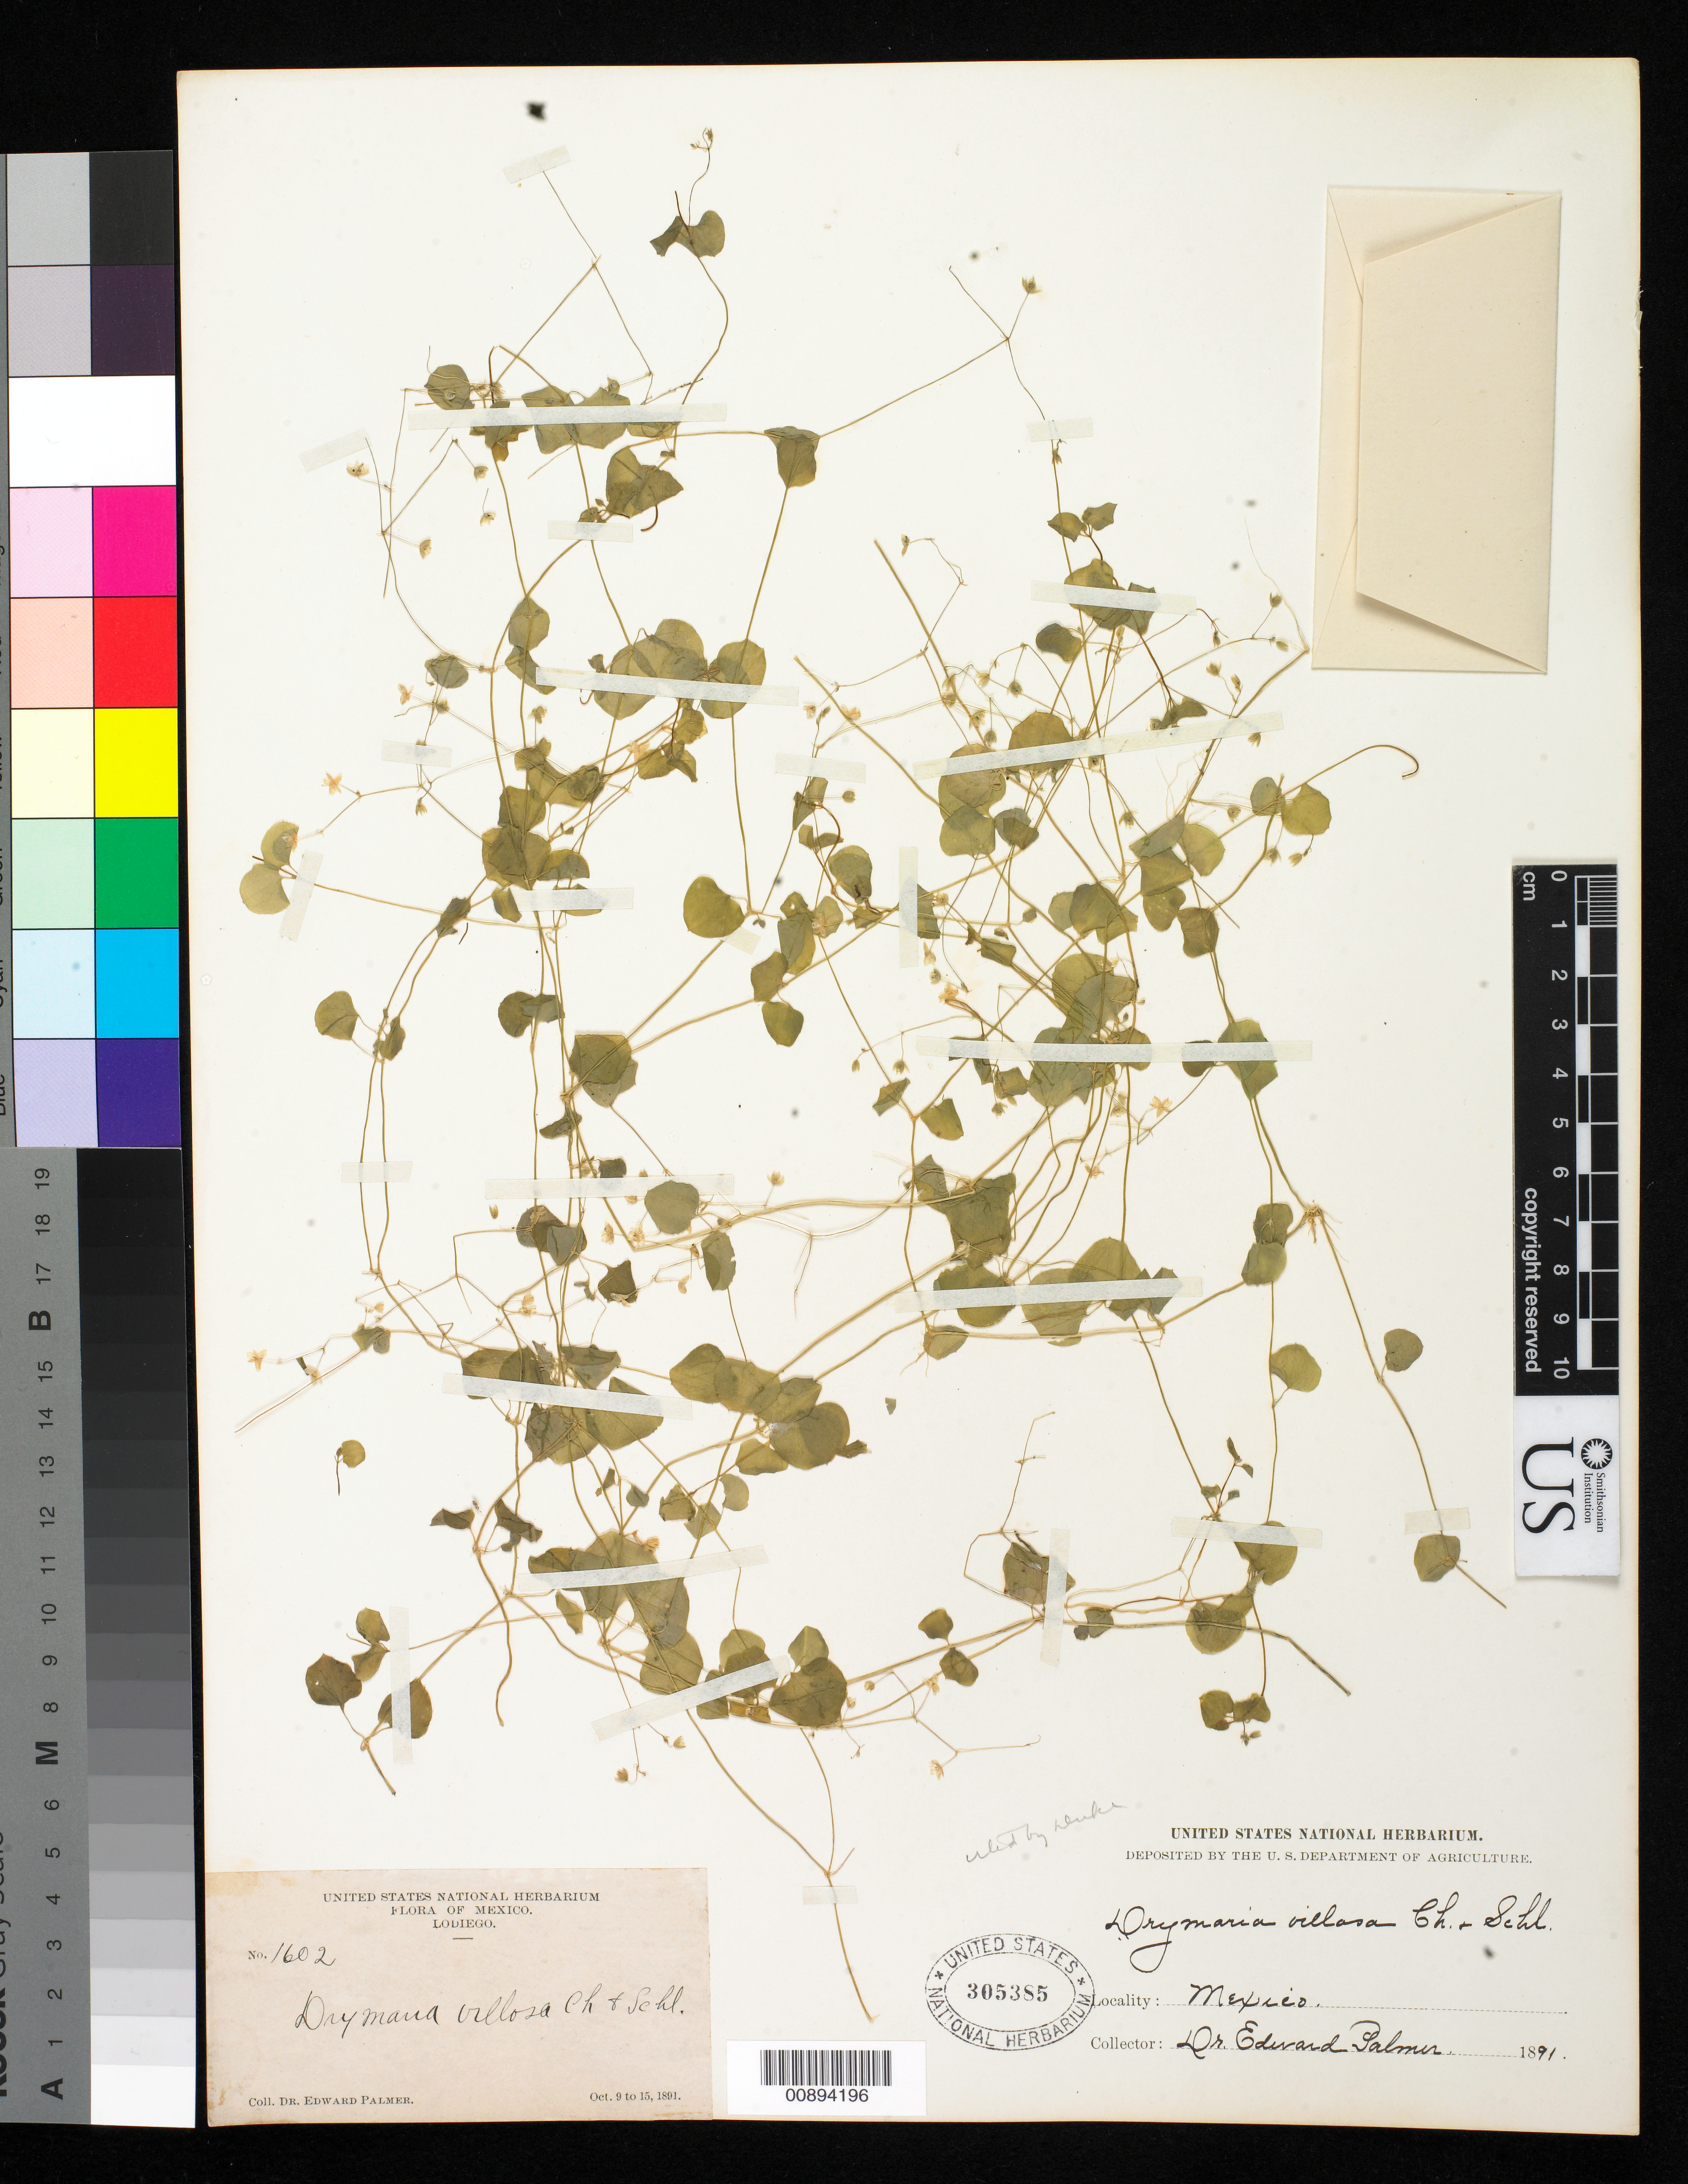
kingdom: Plantae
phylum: Tracheophyta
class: Magnoliopsida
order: Caryophyllales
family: Caryophyllaceae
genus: Drymaria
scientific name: Drymaria villosa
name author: Cham. & Schltdl.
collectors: E. Palmer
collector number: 1602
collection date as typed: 09 Oct 1891 to 15 Oct 1891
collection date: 1891-10-09/1891-10-15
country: Mexico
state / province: Sinaloa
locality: Lodiego, Sinaloa.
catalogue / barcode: US 305385